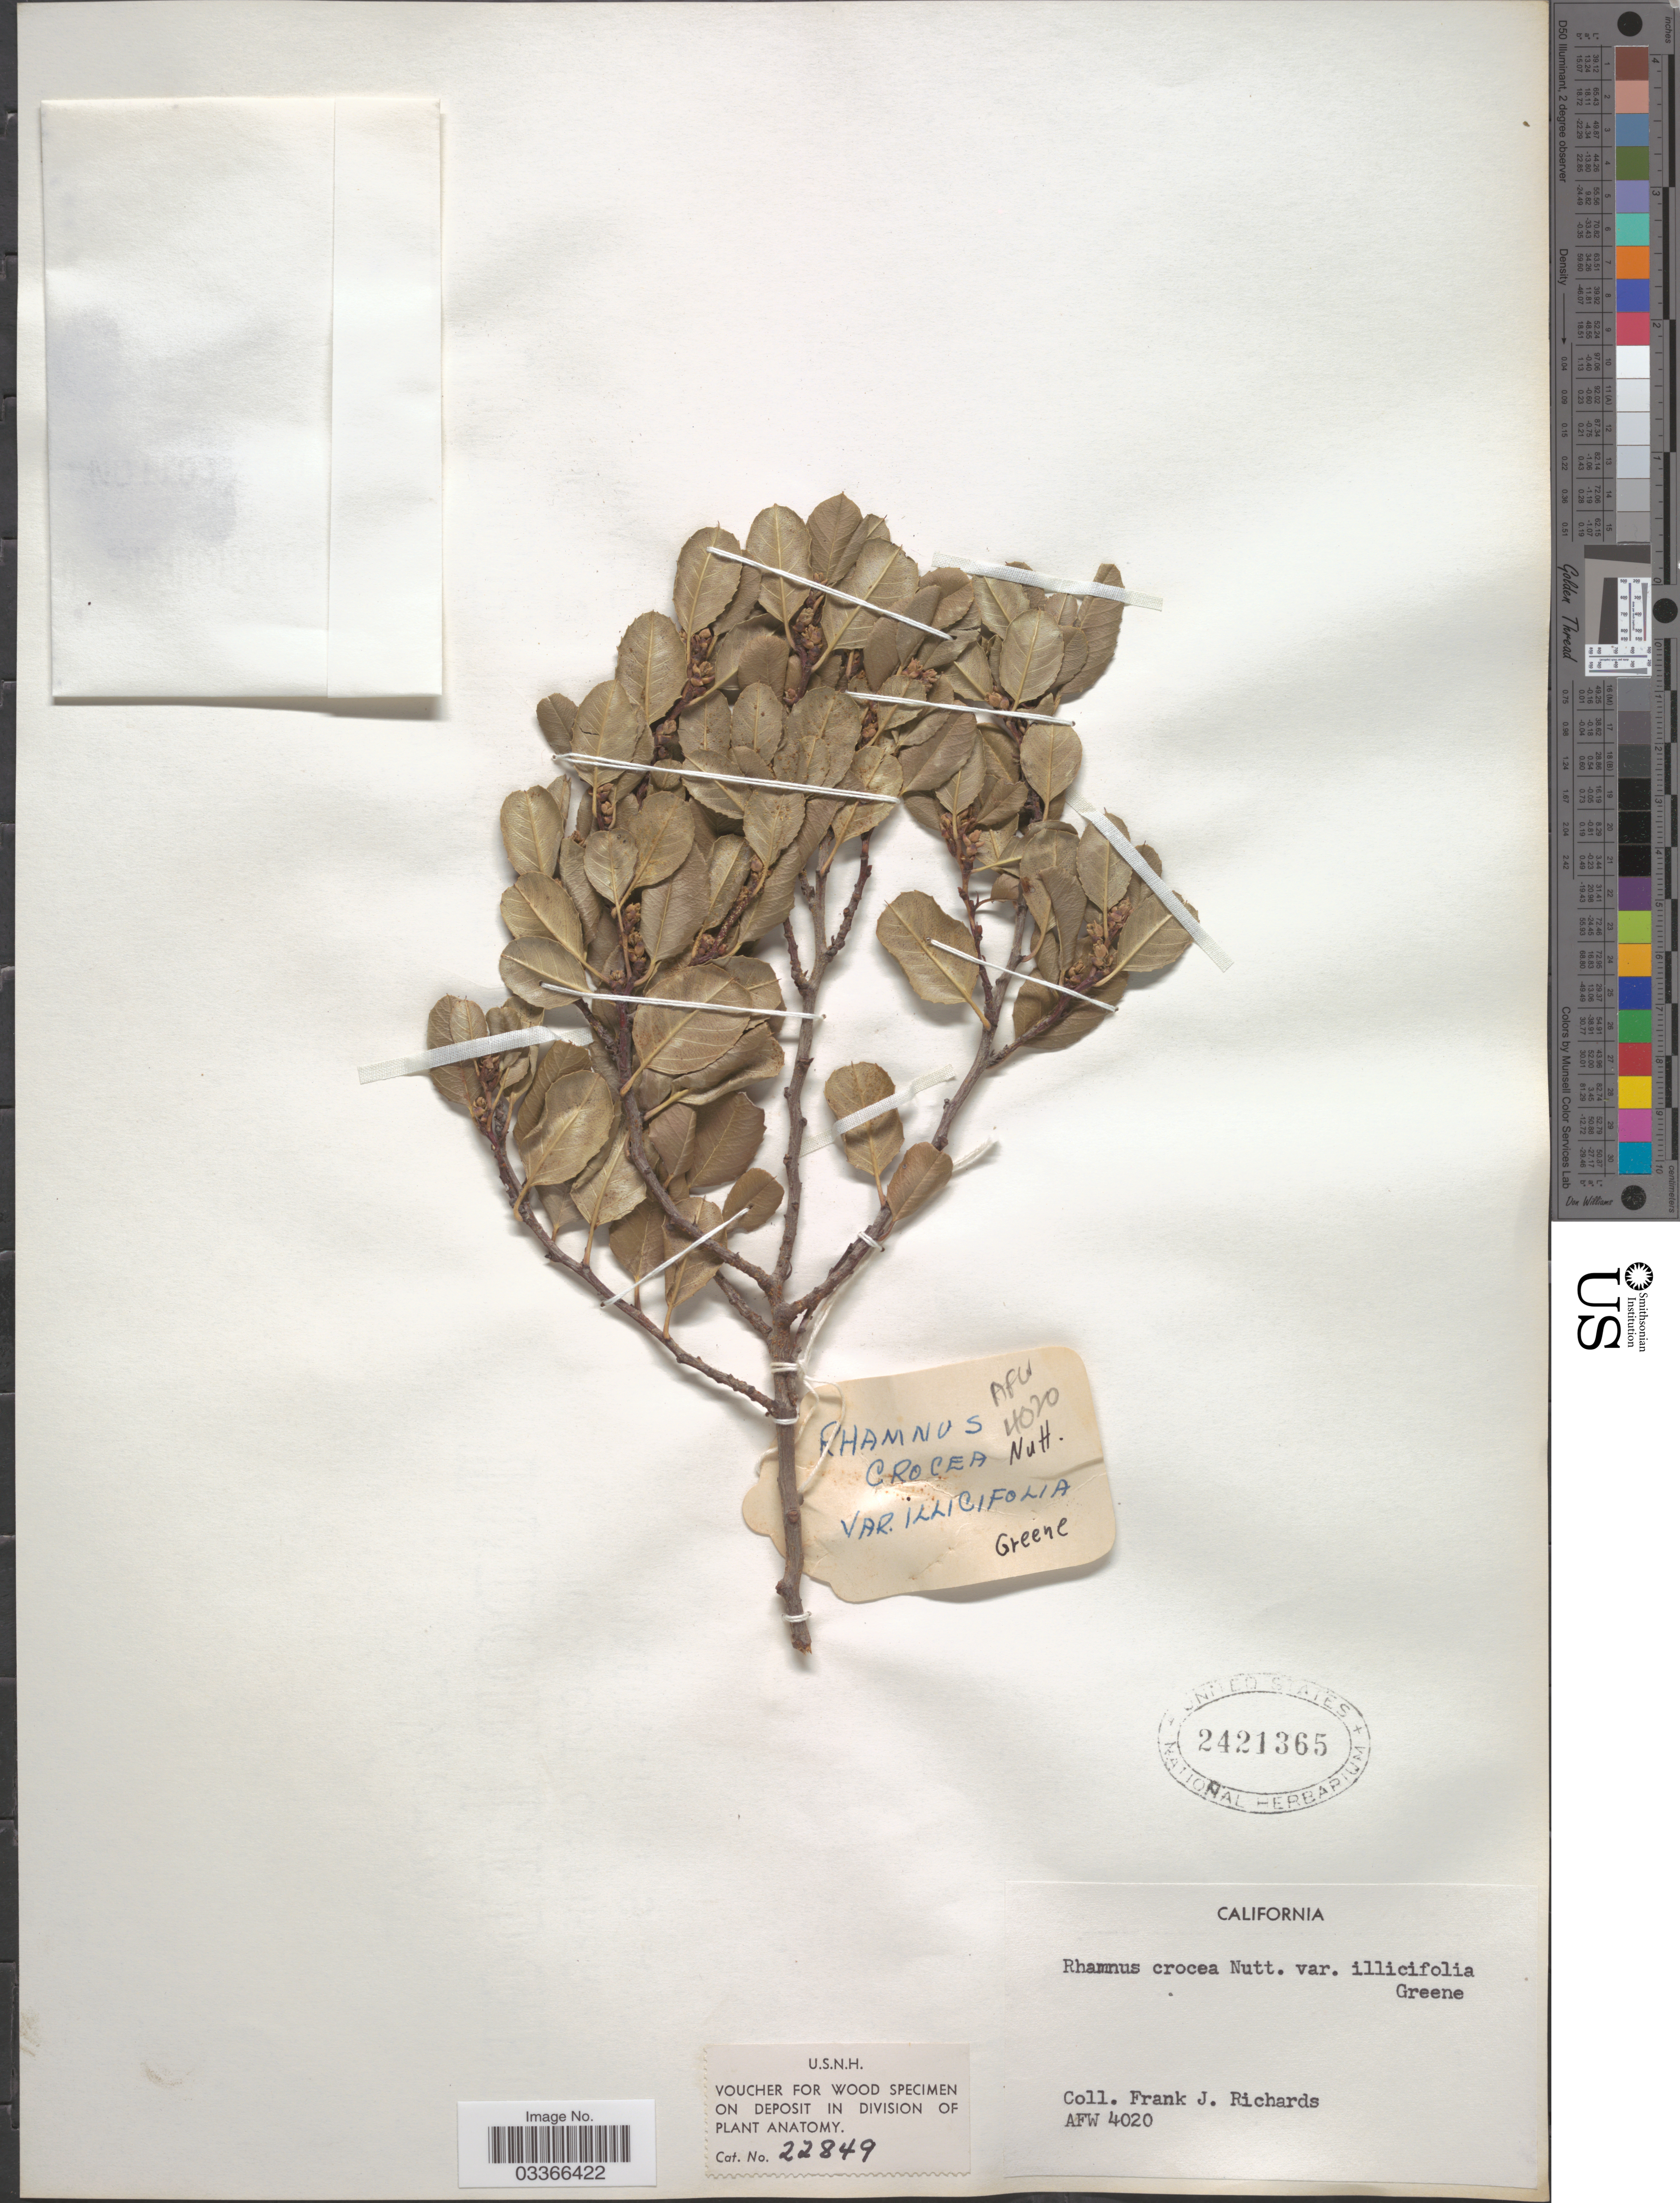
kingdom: Plantae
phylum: Tracheophyta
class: Magnoliopsida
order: Rosales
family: Rhamnaceae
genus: Rhamnus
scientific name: Rhamnus crocea var. ilicifolia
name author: (Kellogg) Greene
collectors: F. Richards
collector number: AFW 4020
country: United States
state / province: California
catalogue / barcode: US 2421365